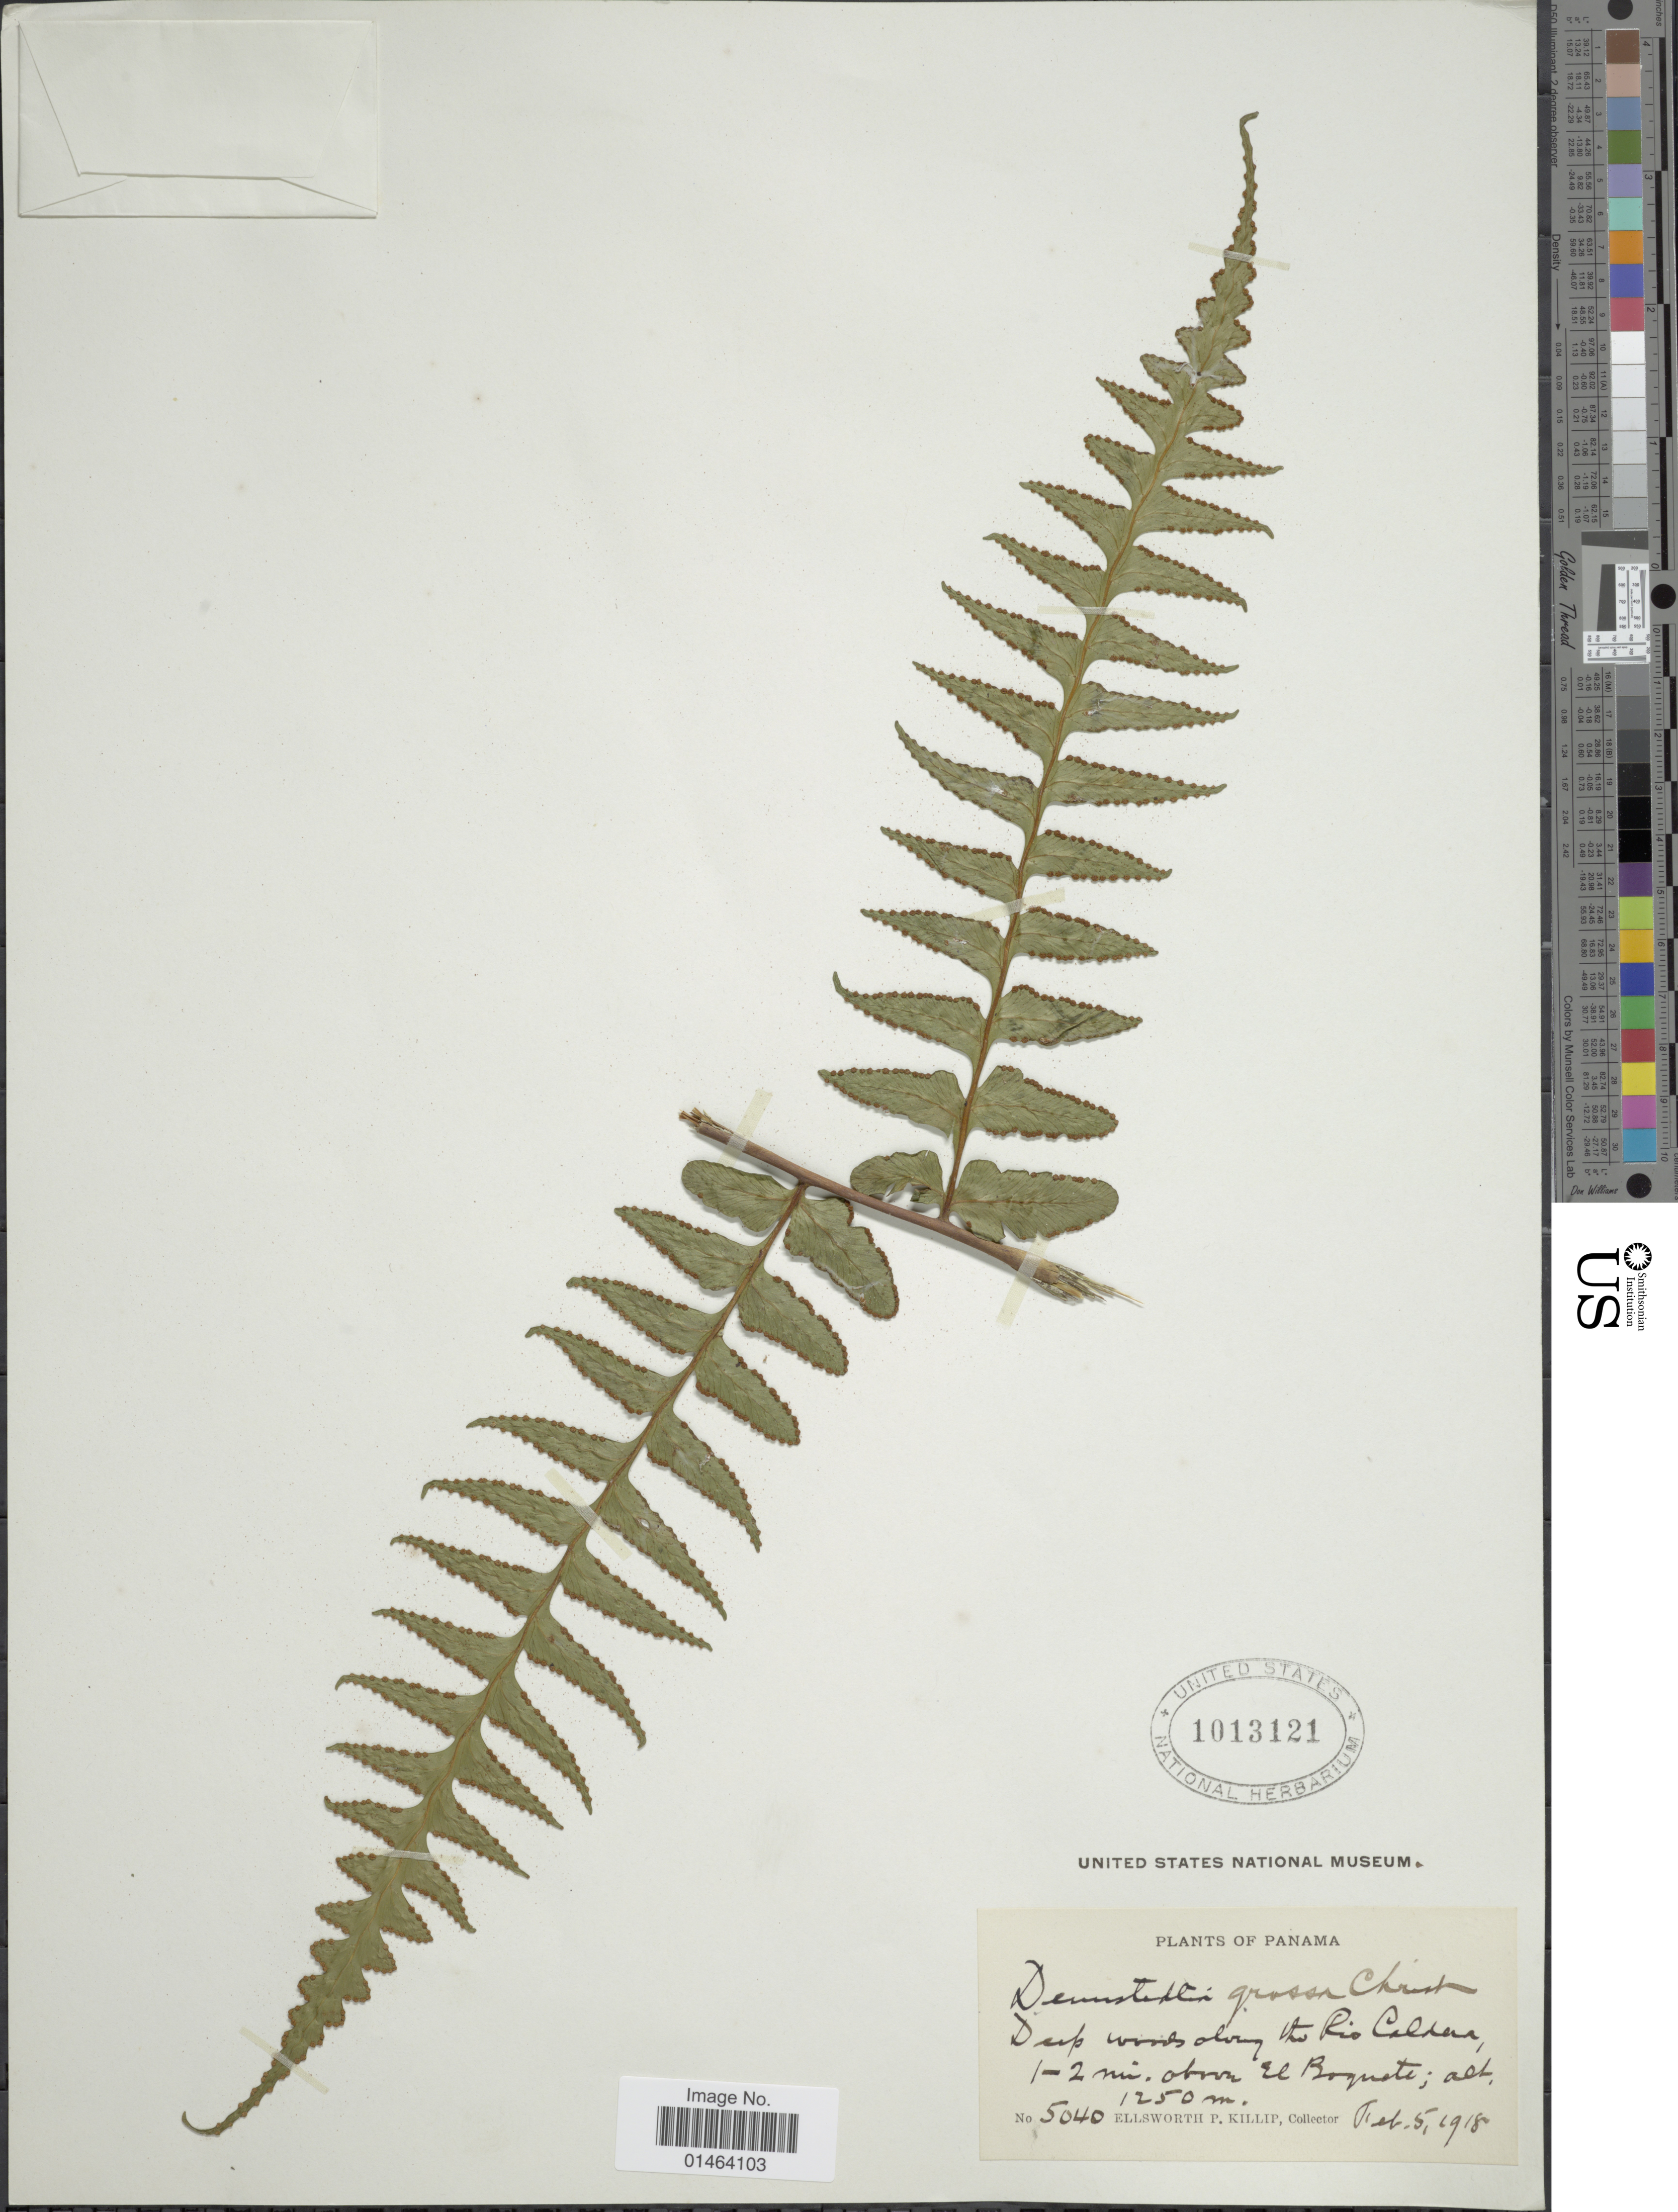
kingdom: Plantae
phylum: Tracheophyta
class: Polypodiopsida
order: Polypodiales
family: Dennstaedtiaceae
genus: Dennstaedtia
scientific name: Dennstaedtia coronata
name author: (Sodiro) C. Chr.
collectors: E. P. Killip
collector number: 5040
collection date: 1918-02-05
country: Panama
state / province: Panamá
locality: Panama, deep woods along the Rio Caldera, 1-2 mi. above El Boquete.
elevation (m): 1250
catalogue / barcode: US 1013121